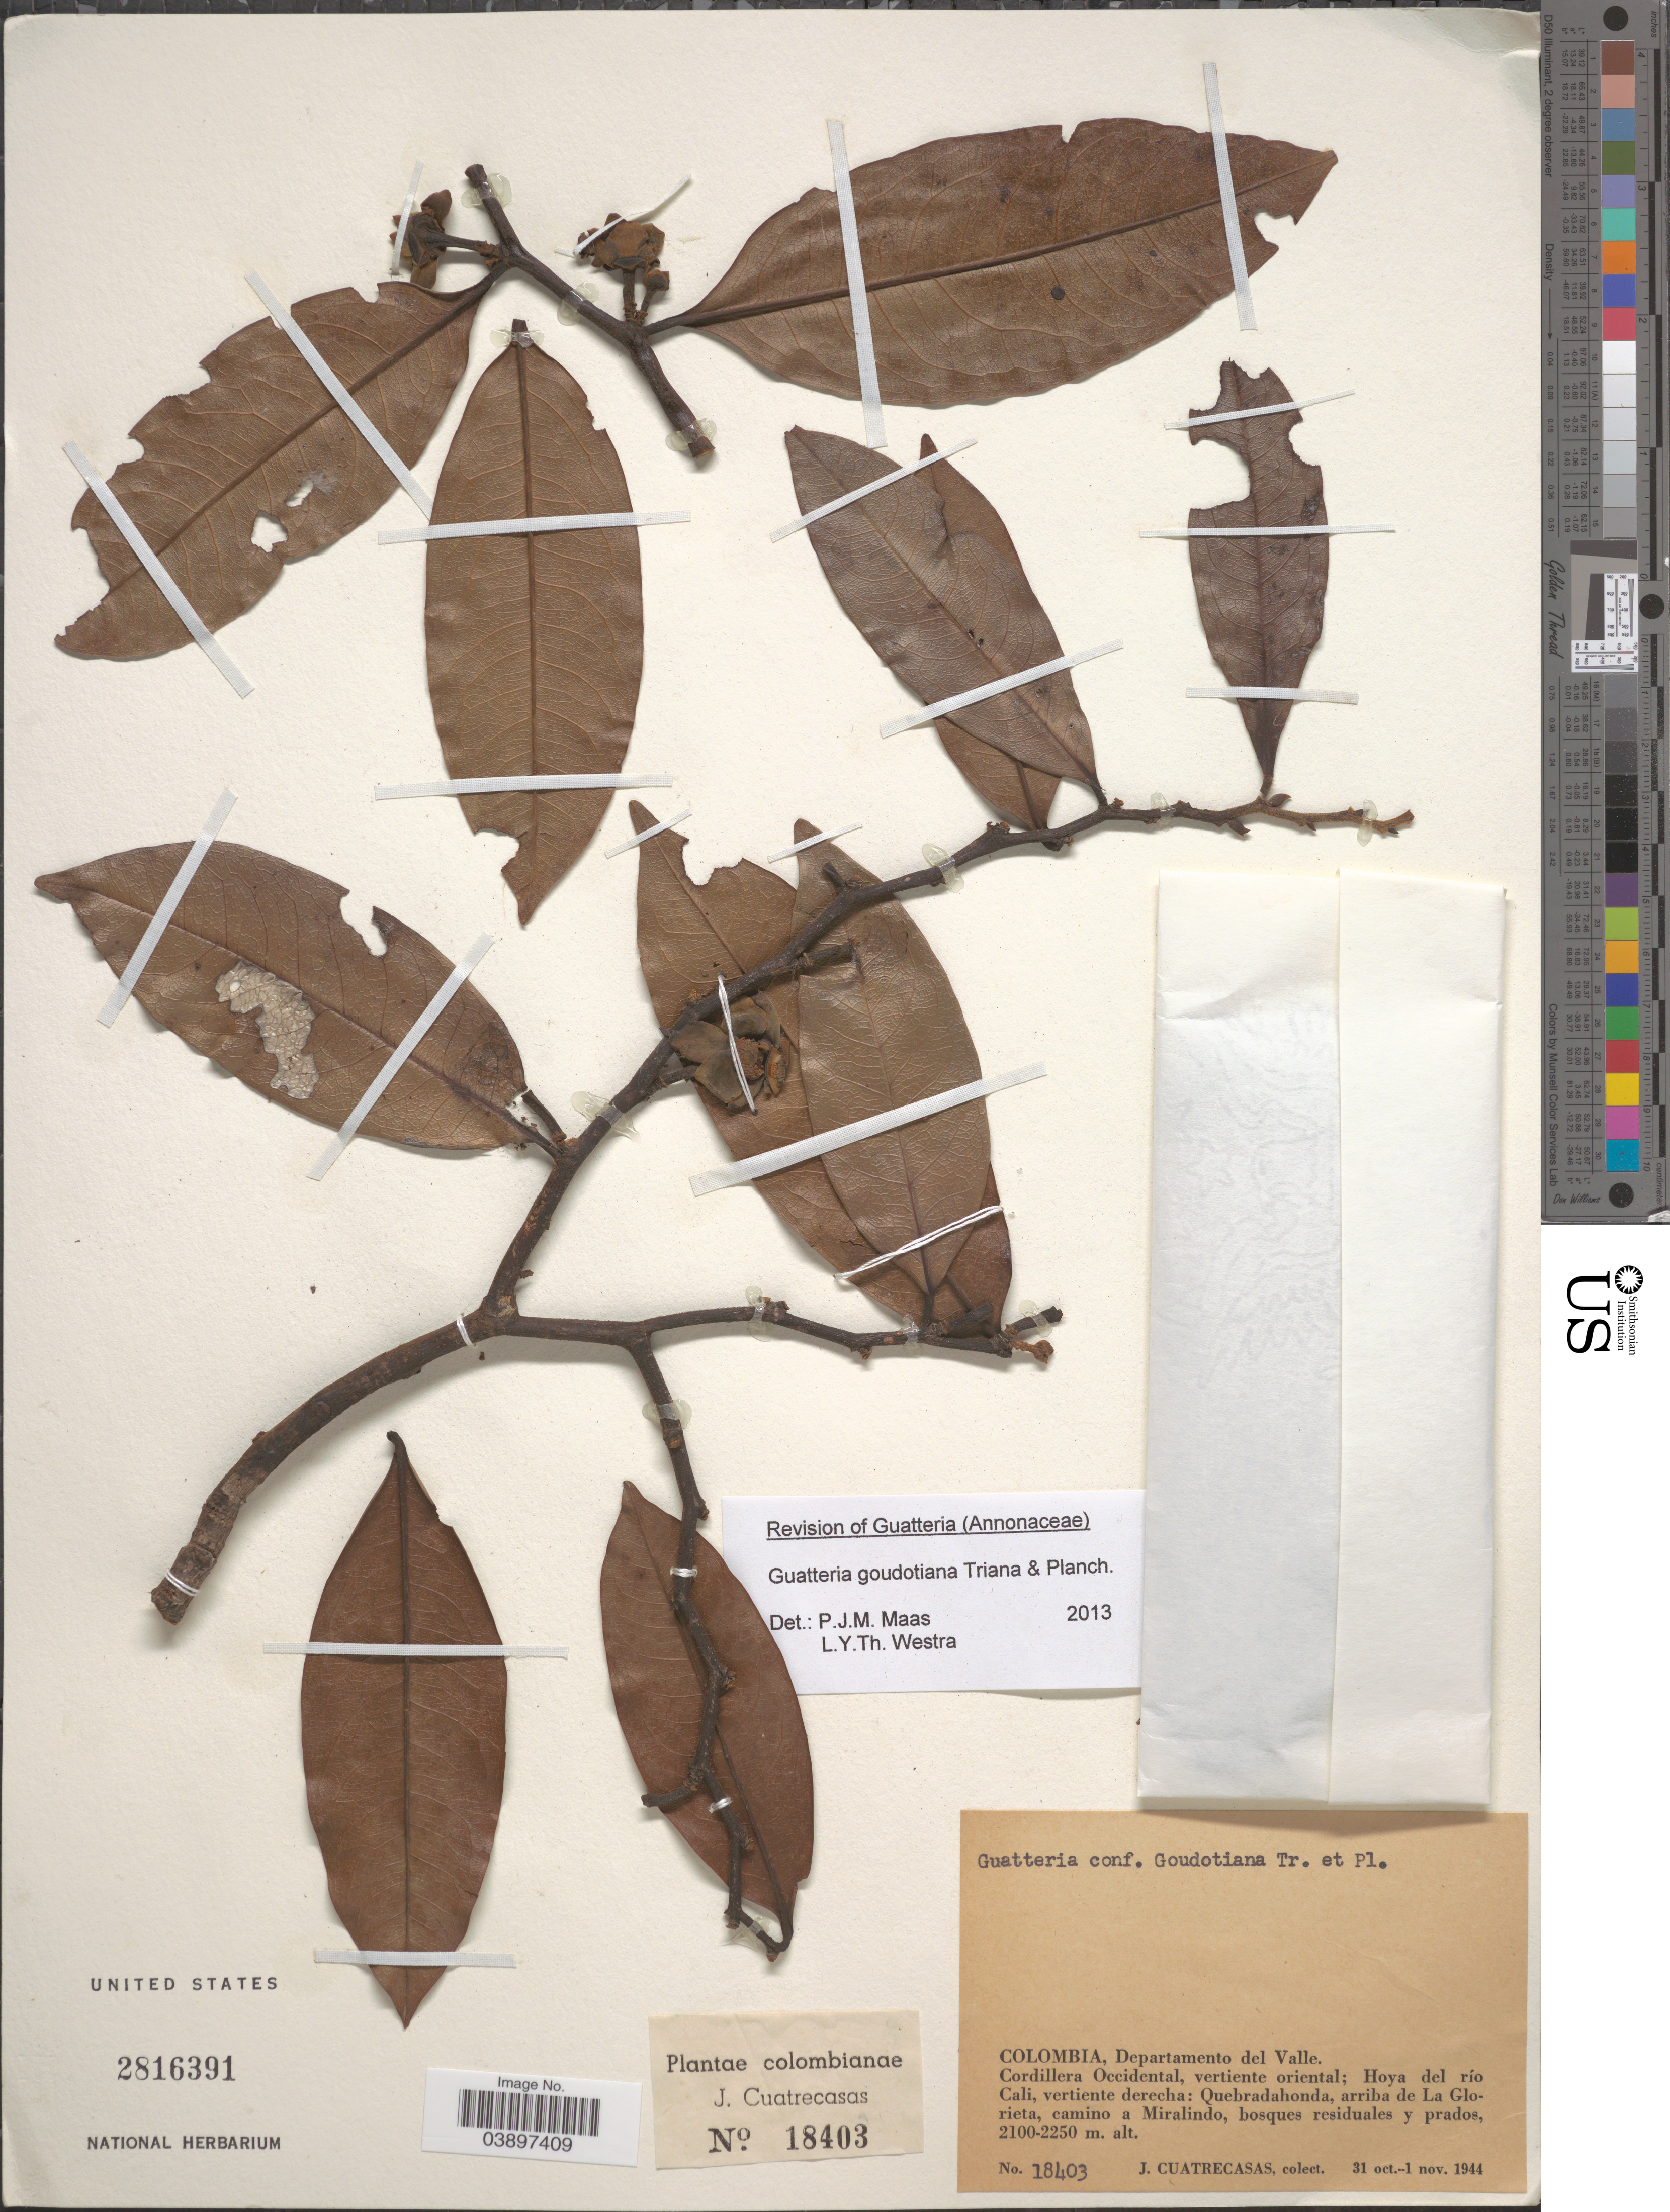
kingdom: Plantae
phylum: Tracheophyta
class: Magnoliopsida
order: Magnoliales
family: Annonaceae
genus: Guatteria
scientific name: Guatteria goudotiana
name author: Triana & Planch.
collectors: J. Cuatrecasas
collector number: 18403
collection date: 1944-10-31/1944-11-01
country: Colombia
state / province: Valle del Cauca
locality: Departamento del Valle. Cordillera Occidental, vertiente oriental; Hoya del río Cali, vertiente derecha: Quebradahonda, arriba de La Glorieta, camino a Miralindo, bosques residuales y prados.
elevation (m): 2100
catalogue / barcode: US 2816391